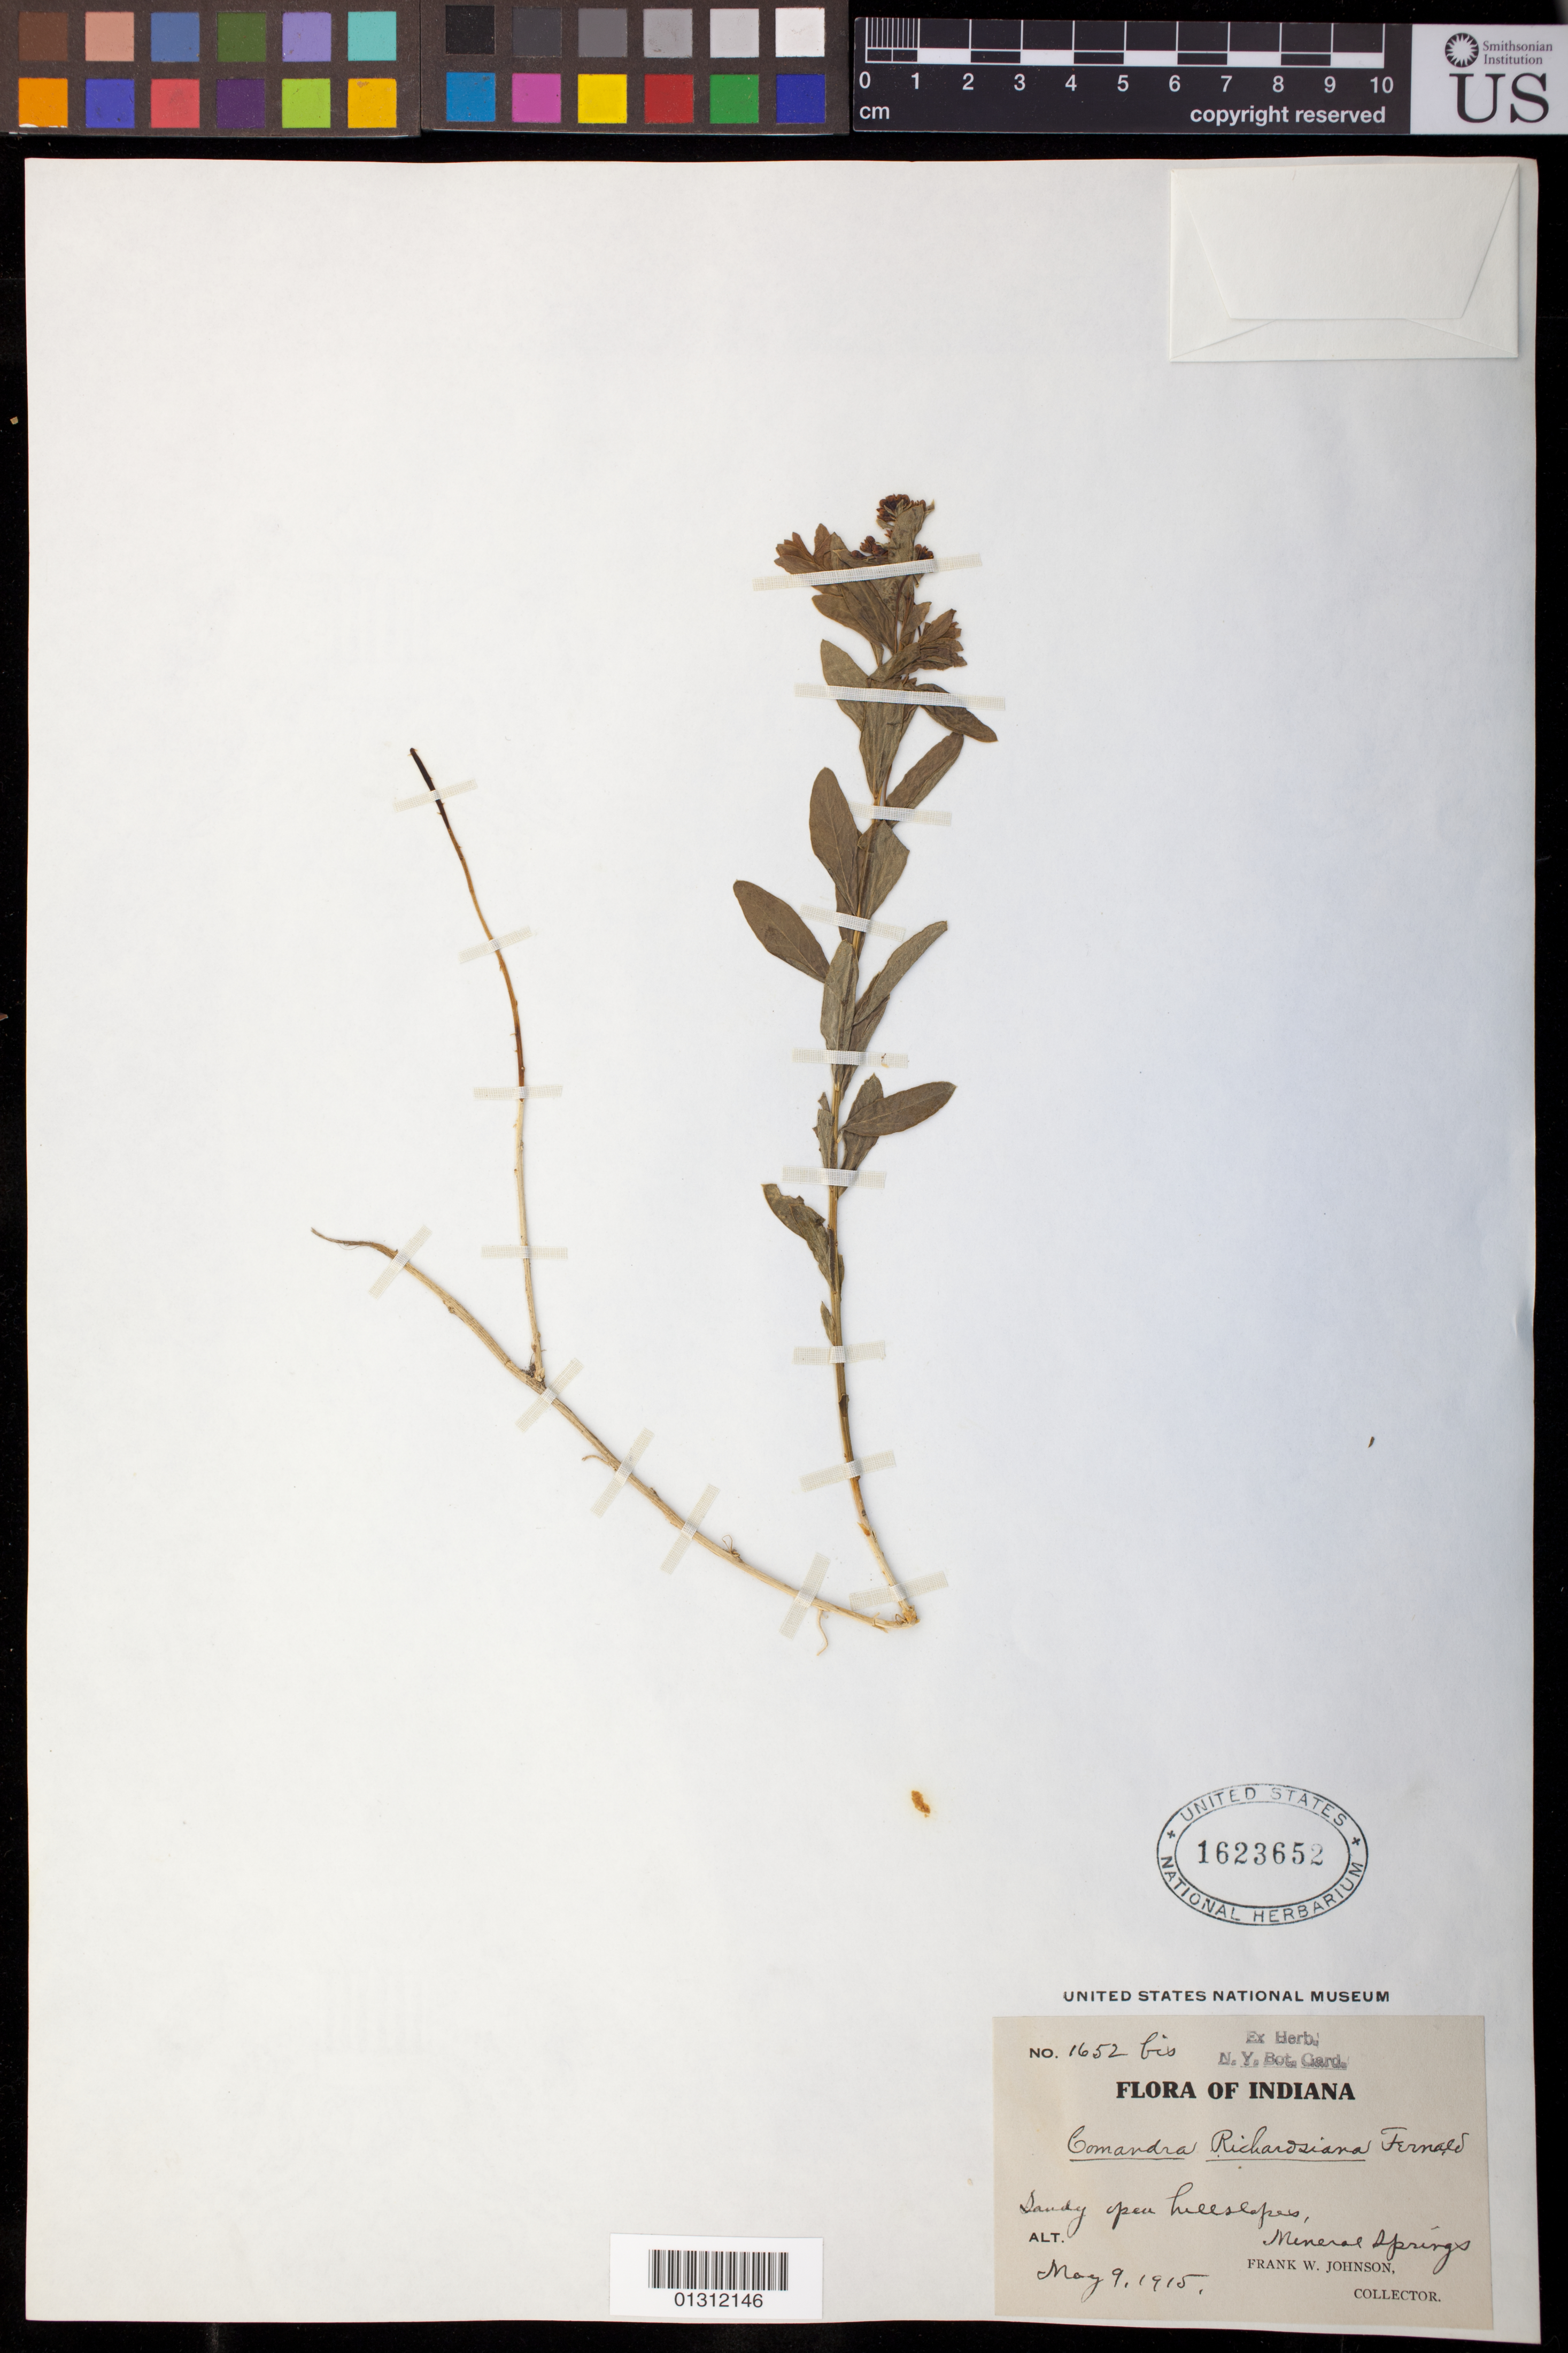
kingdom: Plantae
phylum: Tracheophyta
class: Magnoliopsida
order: Santalales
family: Comandraceae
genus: Comandra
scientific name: Comandra richardsiana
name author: Fernald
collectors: F. W. Johnson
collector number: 1652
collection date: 1915-05-09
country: United States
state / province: Indiana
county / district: Kosciusko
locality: Sandy open hillslopes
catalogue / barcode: US 1623652